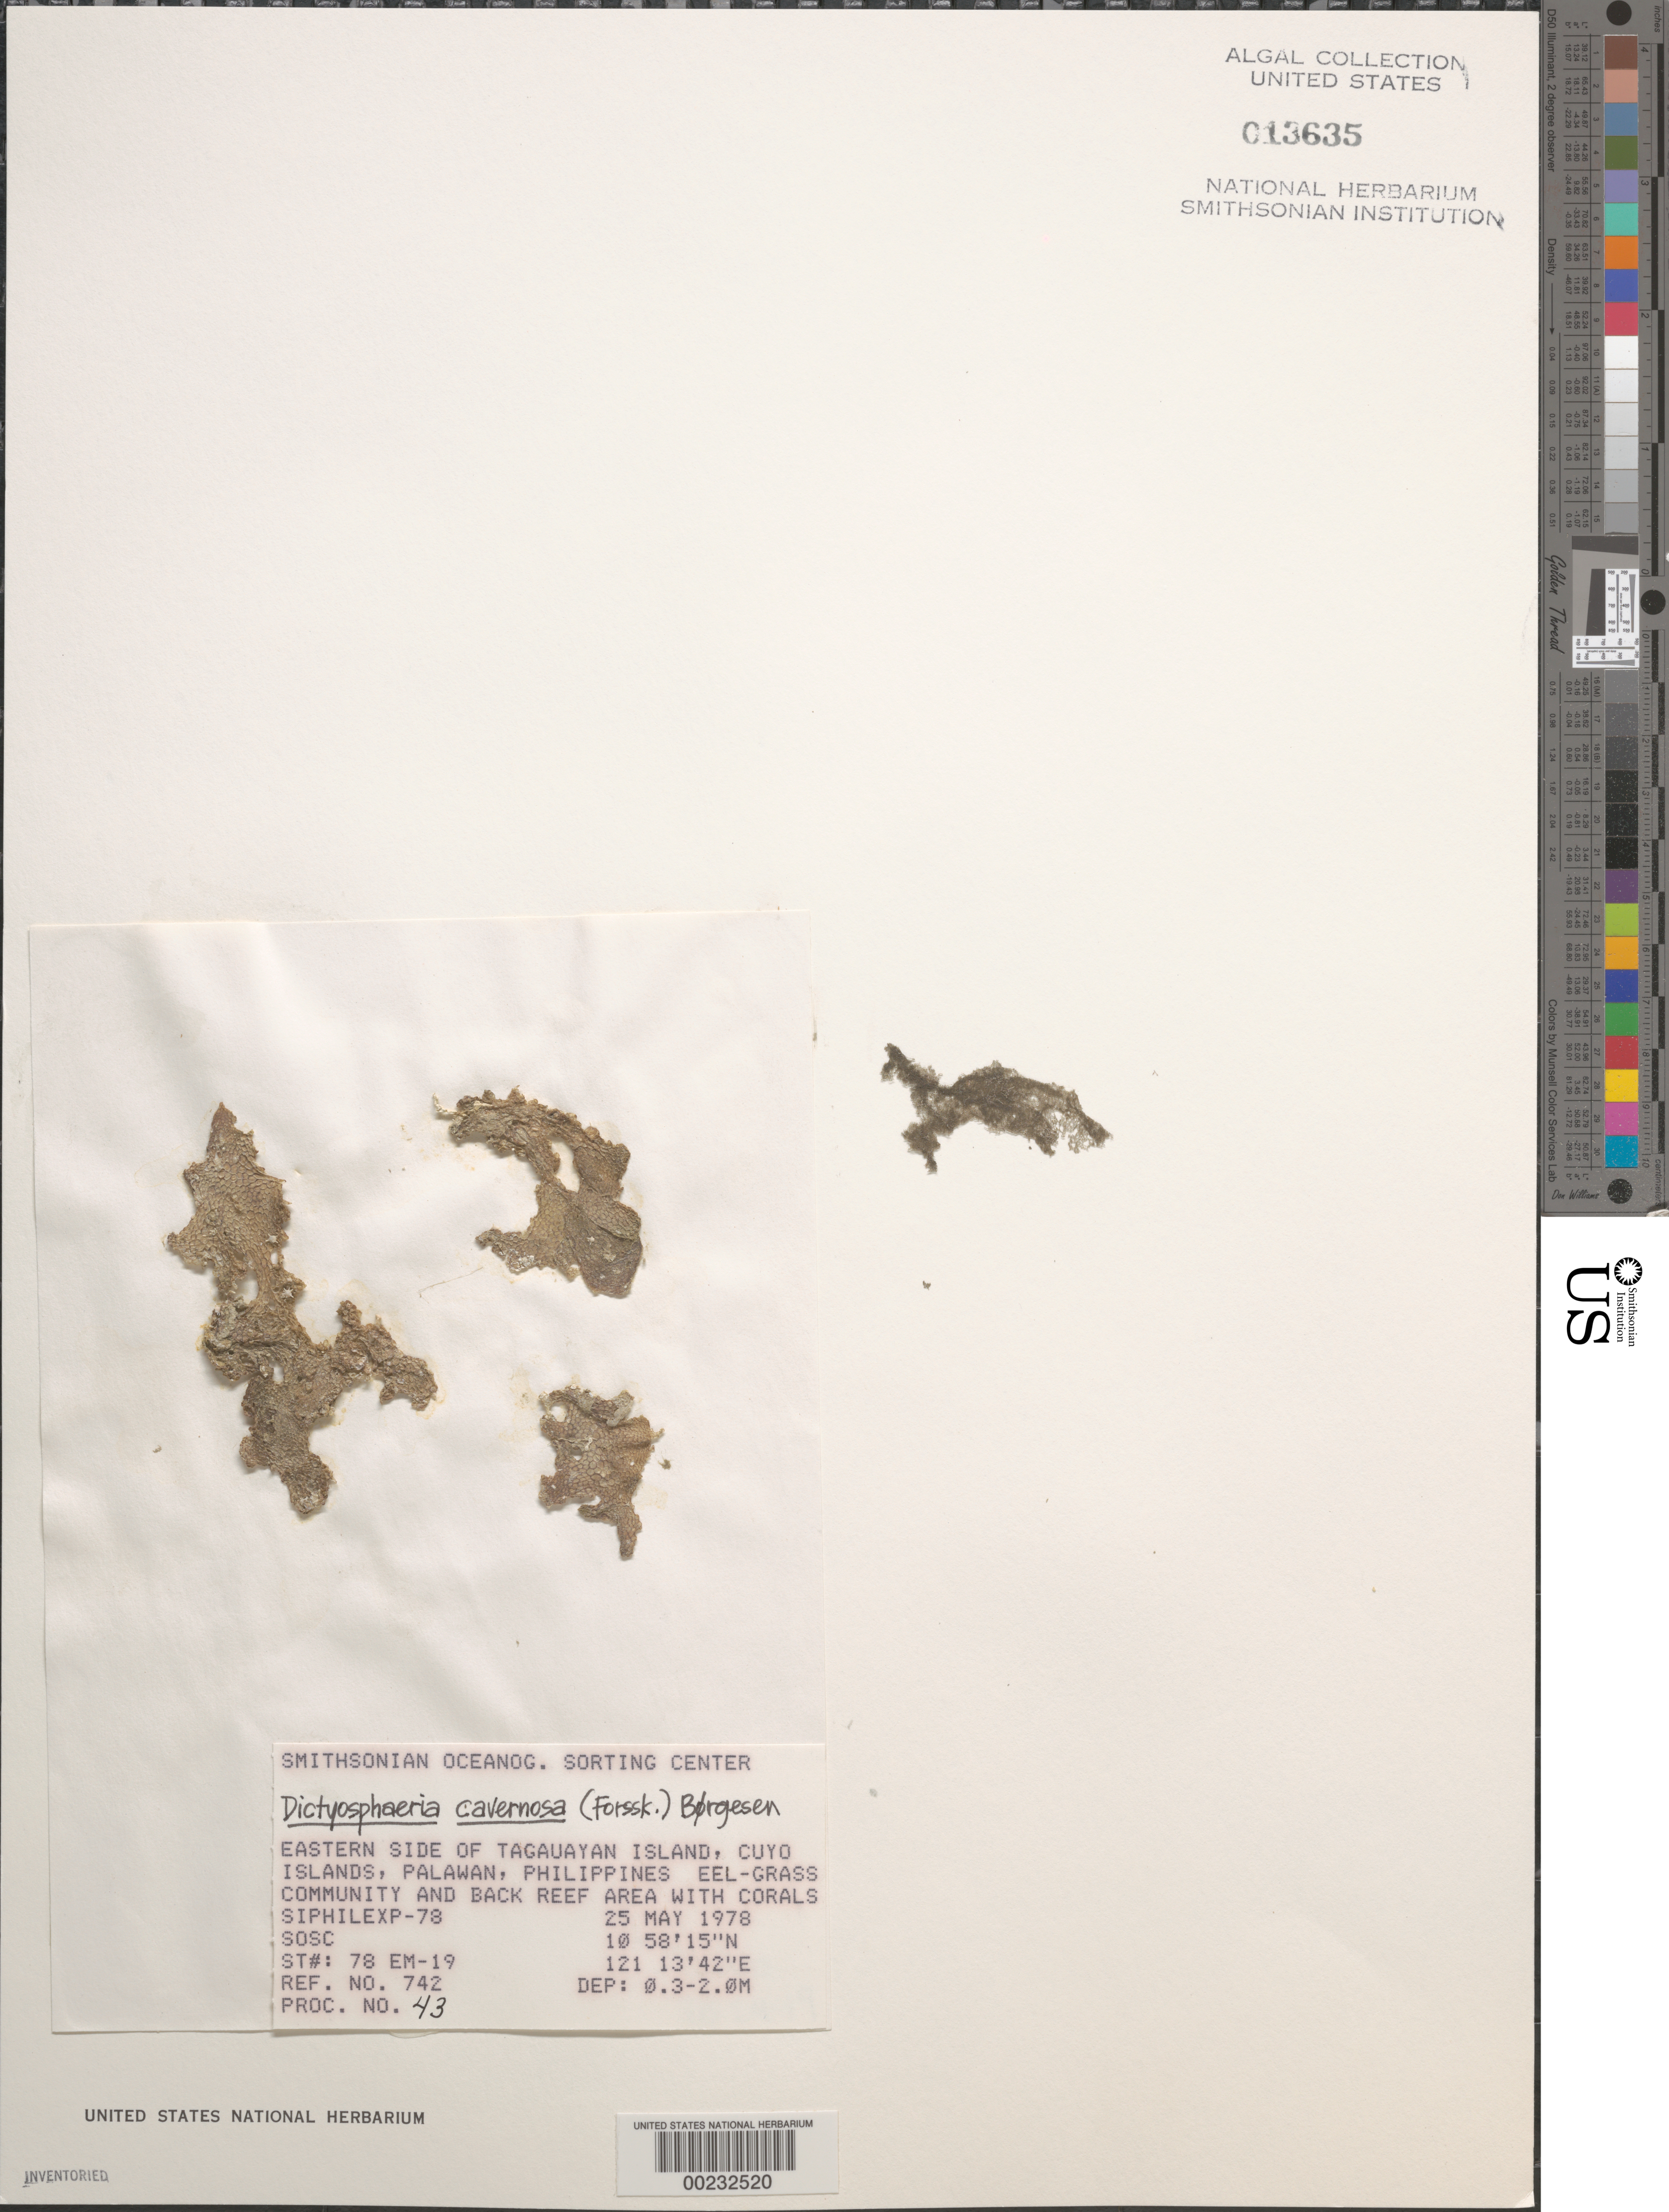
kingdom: Plantae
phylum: Chlorophyta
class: Ulvophyceae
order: Siphonocladales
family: Siphonocladaceae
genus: Dictyosphaeria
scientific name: Dictyosphaeria cavernosa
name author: (Forssk.) Børgesen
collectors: SOSC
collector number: Station 78 Em-19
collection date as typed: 25 May 1978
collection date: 1978-05-25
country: Philippines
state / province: Mimaropa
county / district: Palawan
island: Tagauayan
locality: Eastern side of island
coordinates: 10 58' 15" N, 121 13' 42" E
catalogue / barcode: US 13635